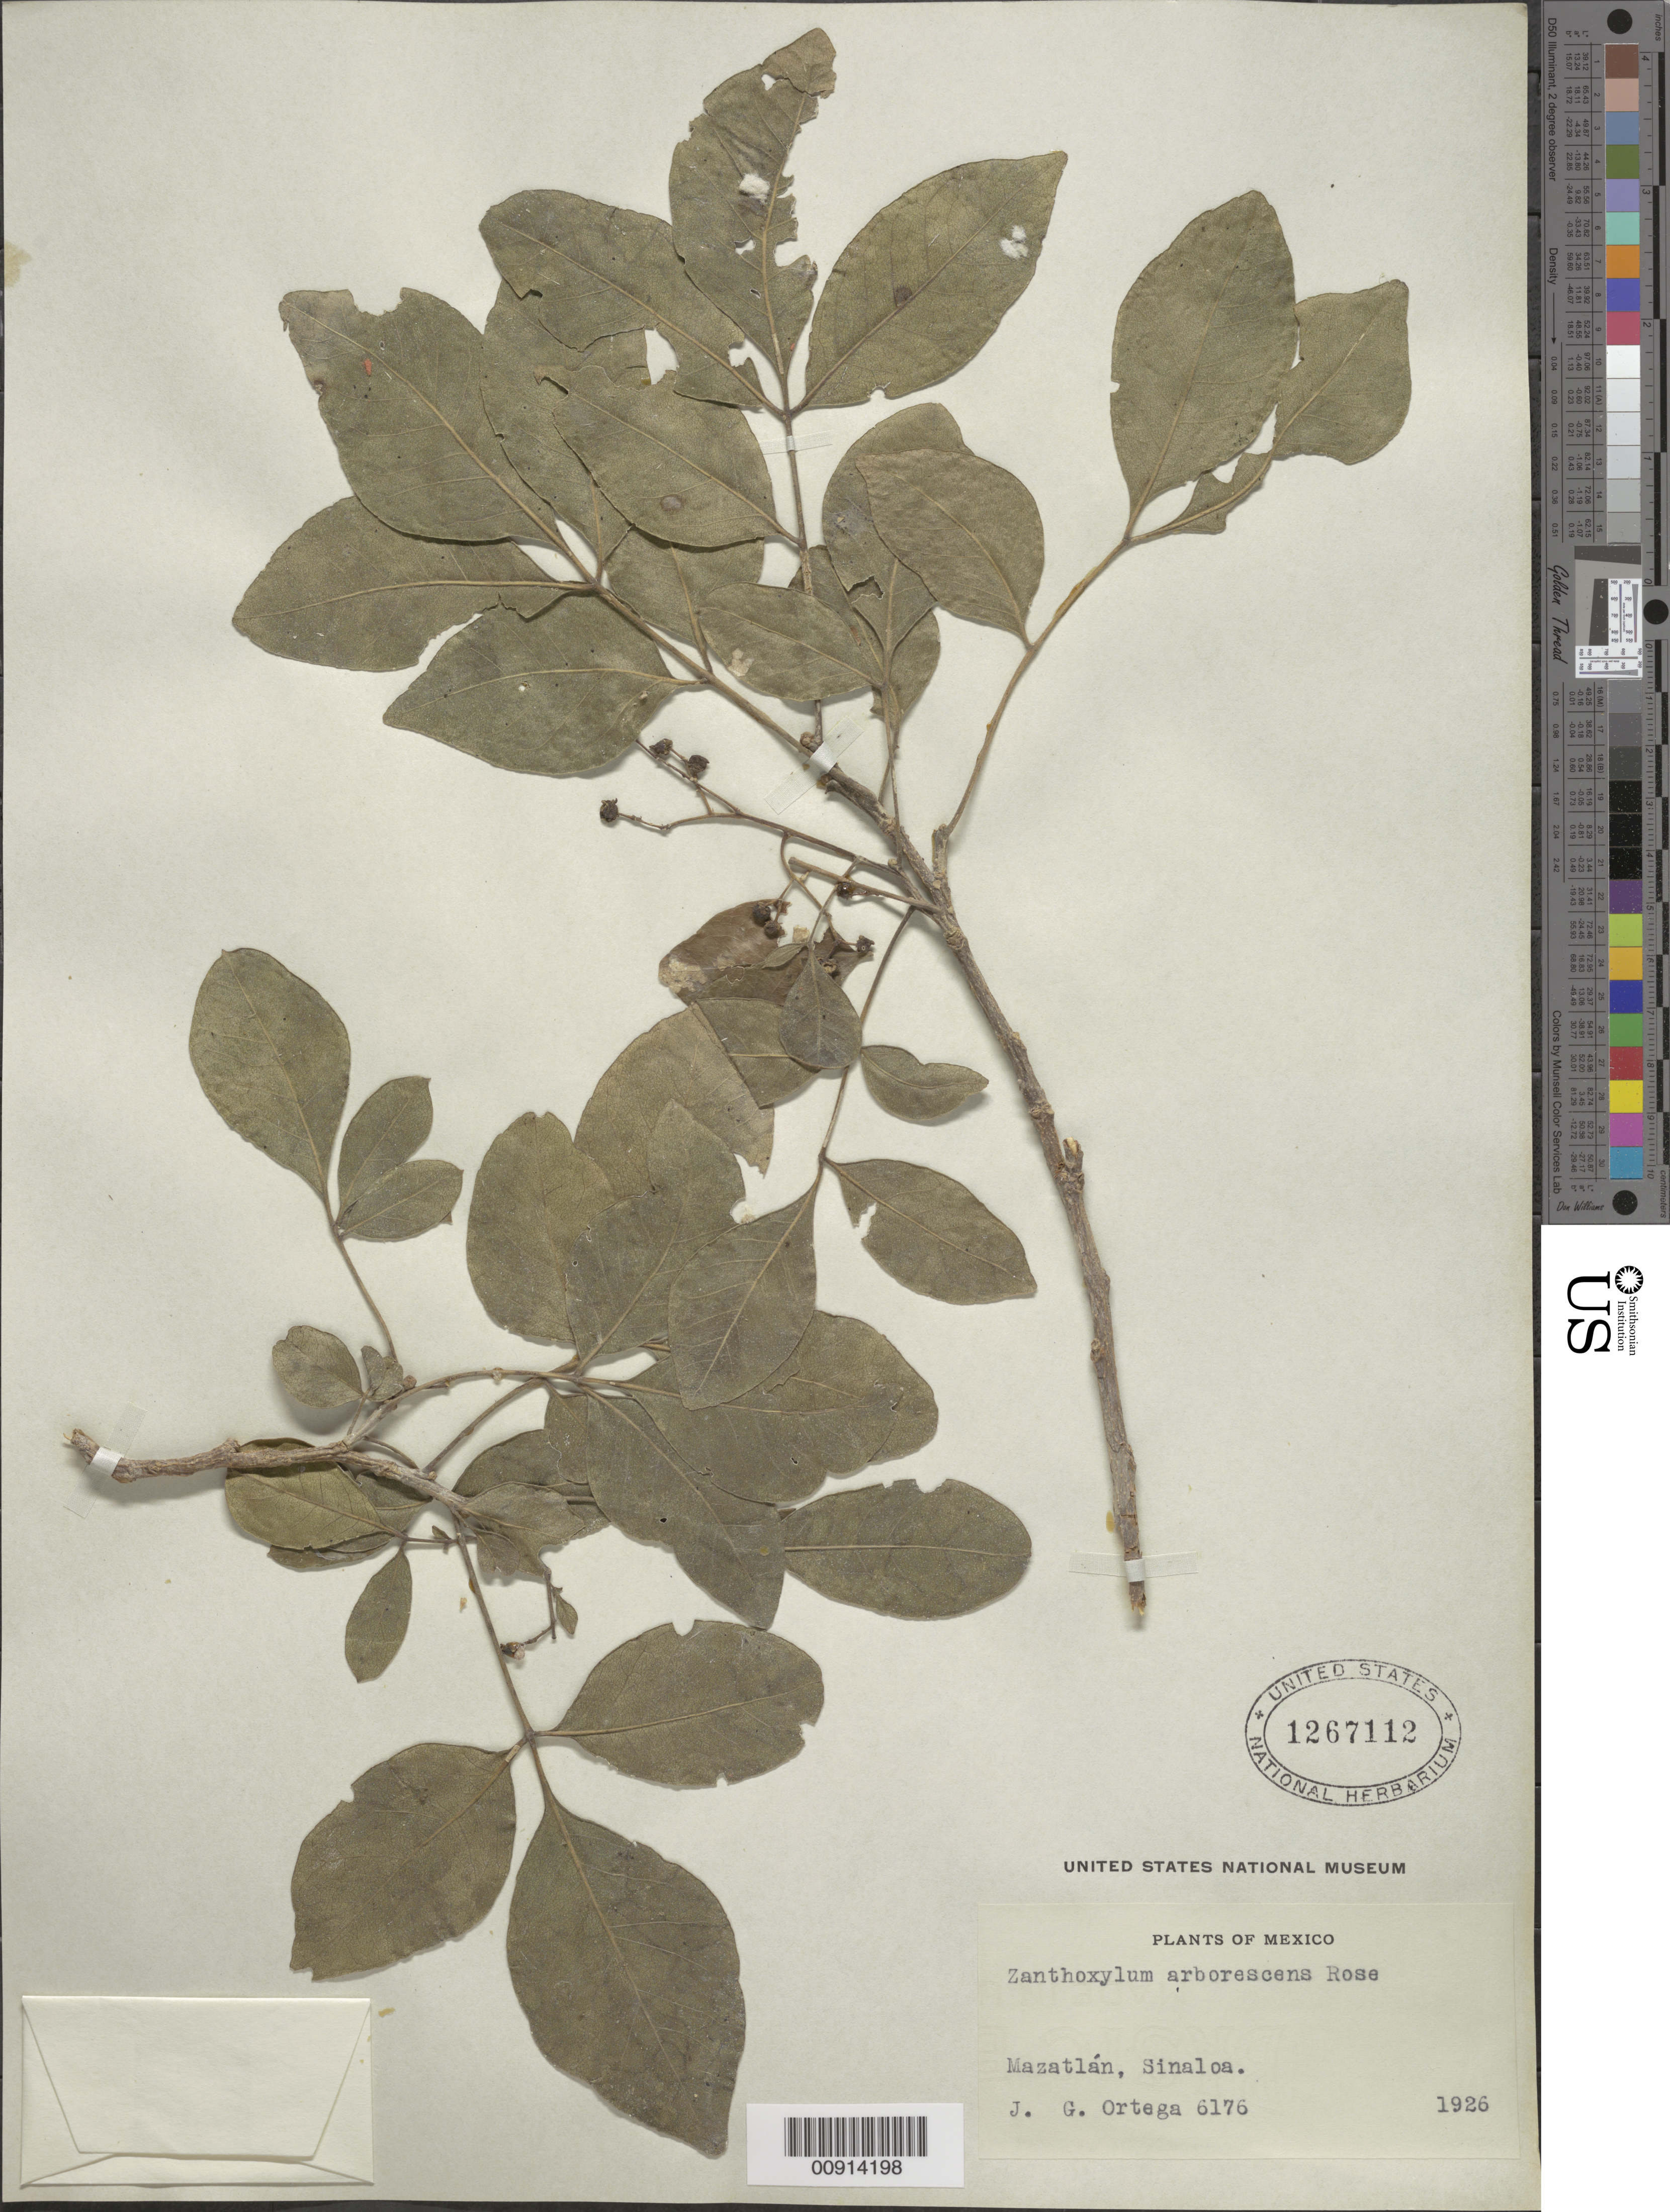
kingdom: Plantae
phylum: Tracheophyta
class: Magnoliopsida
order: Sapindales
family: Rutaceae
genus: Zanthoxylum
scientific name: Zanthoxylum arborescens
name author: Rose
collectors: J. Ortega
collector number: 6176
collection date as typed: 1926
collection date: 1926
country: Mexico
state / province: Sinaloa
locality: Mazatlán, Sinaloa.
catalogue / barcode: US 1267112